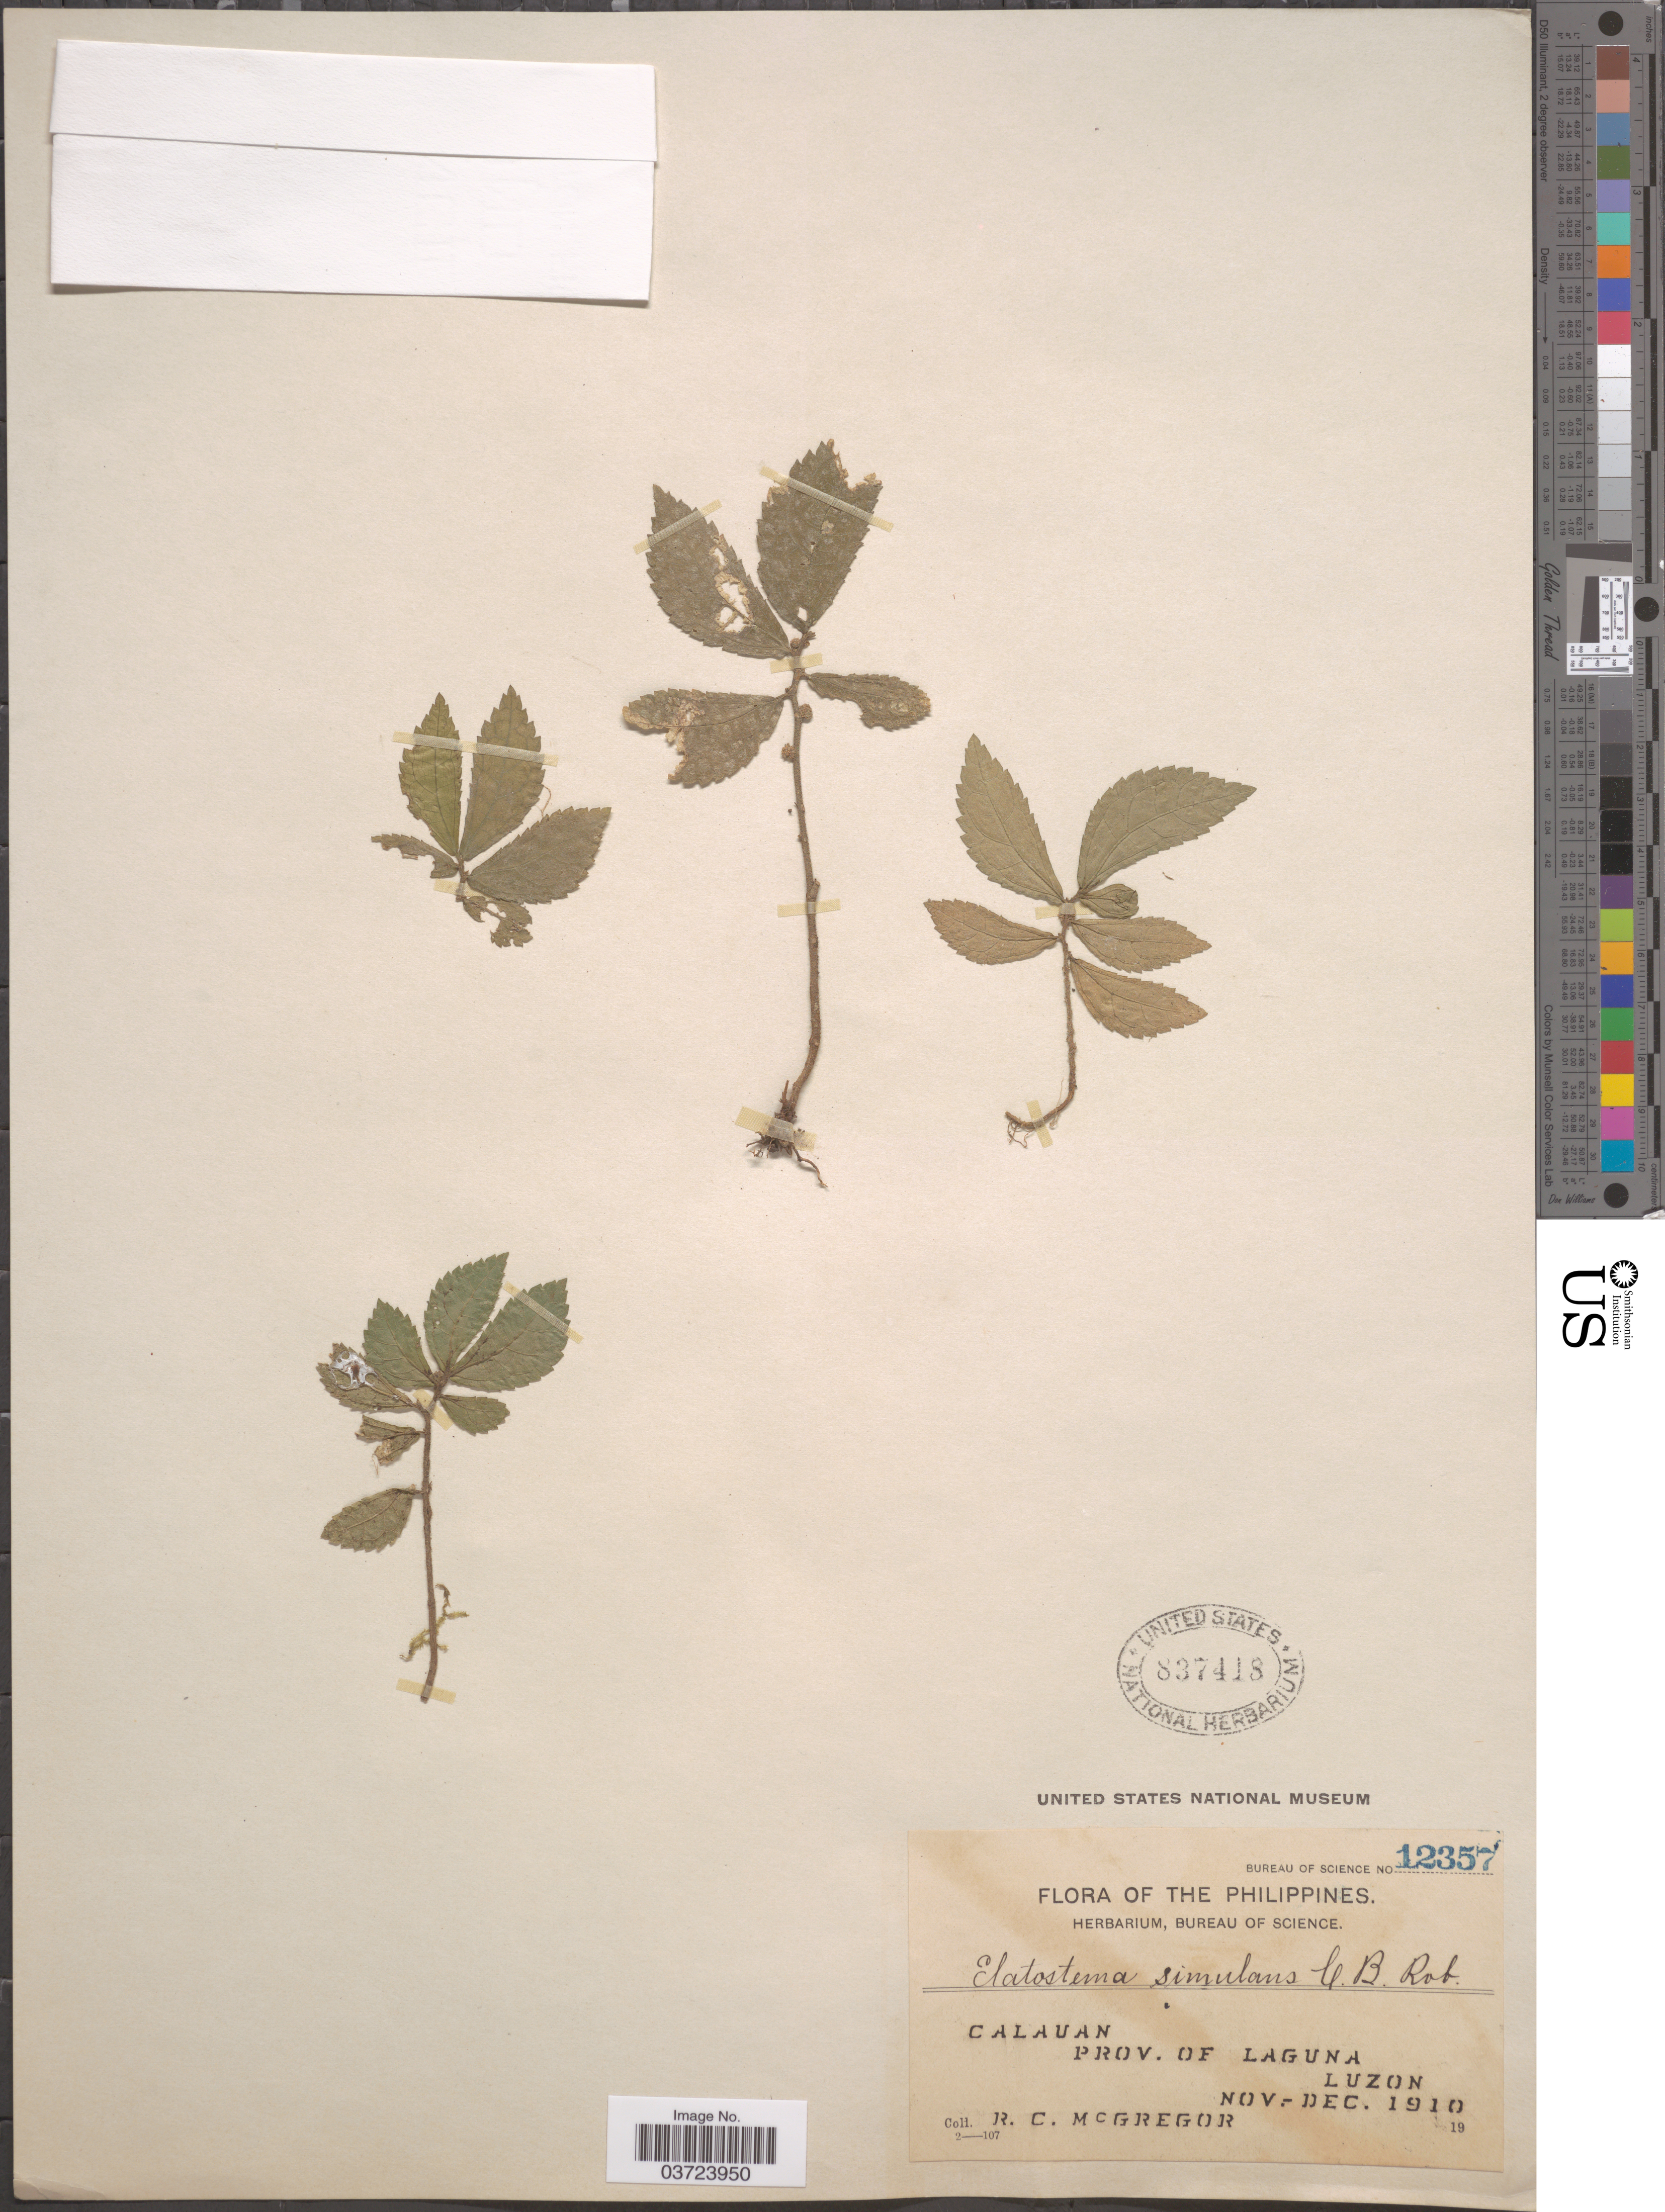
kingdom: Plantae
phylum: Tracheophyta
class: Magnoliopsida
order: Rosales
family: Urticaceae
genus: Elatostema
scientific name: Elatostema simulans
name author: C.B. Rob.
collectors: R. C. McGregor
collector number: Bureau of Science 12357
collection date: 1910-11/1910-12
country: Philippines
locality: Calauan. Prov. of Laguna. Luzon.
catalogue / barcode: US 837418